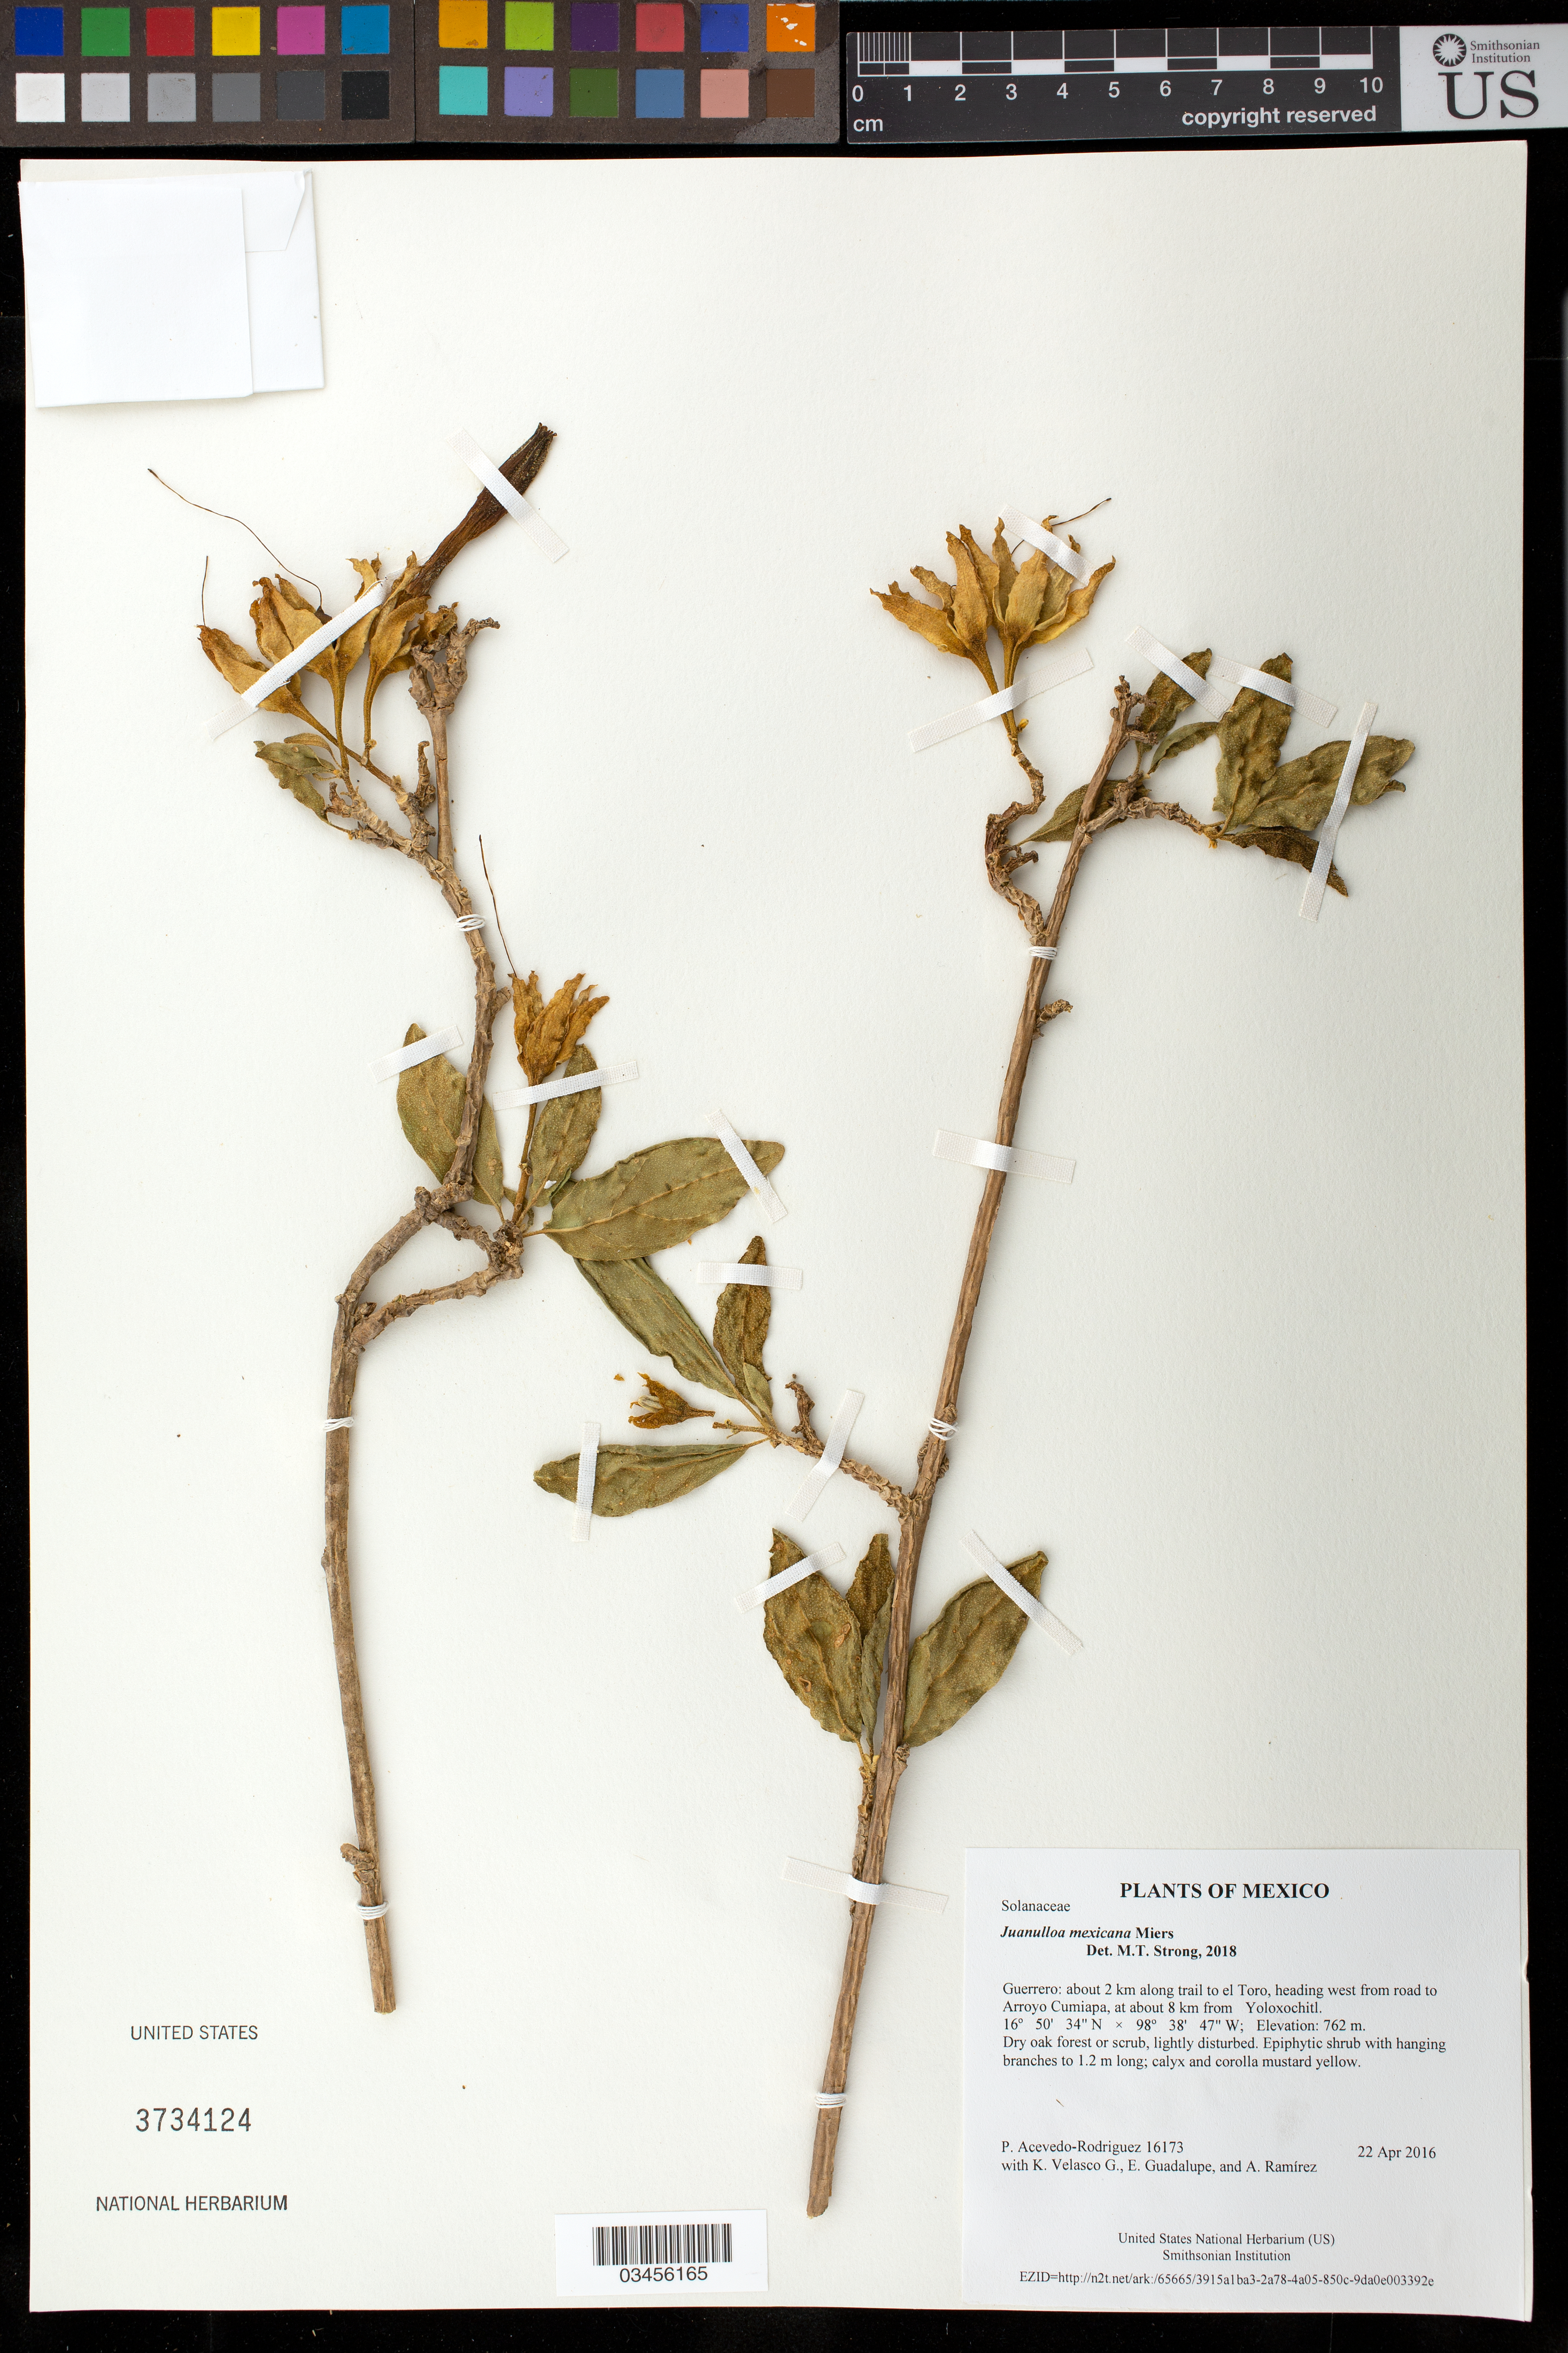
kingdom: Plantae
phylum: Tracheophyta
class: Magnoliopsida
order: Solanales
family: Solanaceae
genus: Juanulloa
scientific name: Juanulloa mexicana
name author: Miers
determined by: Strong, Mark T., (BOT), Smithsonian Institution - National Museum of Natural History (UNITED STATES)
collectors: P. Acevedo-Rodr., K. Velasco G., E. Guadalupe & A. Ramírez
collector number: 16173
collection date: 2016-04-22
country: Mexico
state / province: Guerrero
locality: about 2 km along trail to el Toro, heading west from road to Arroyo Cumiapa, at about 8 km from Yoloxochitl.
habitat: Dry oak forest or scrub, lightly disturbed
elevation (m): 762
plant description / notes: US, NY, MO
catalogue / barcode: US 3734124